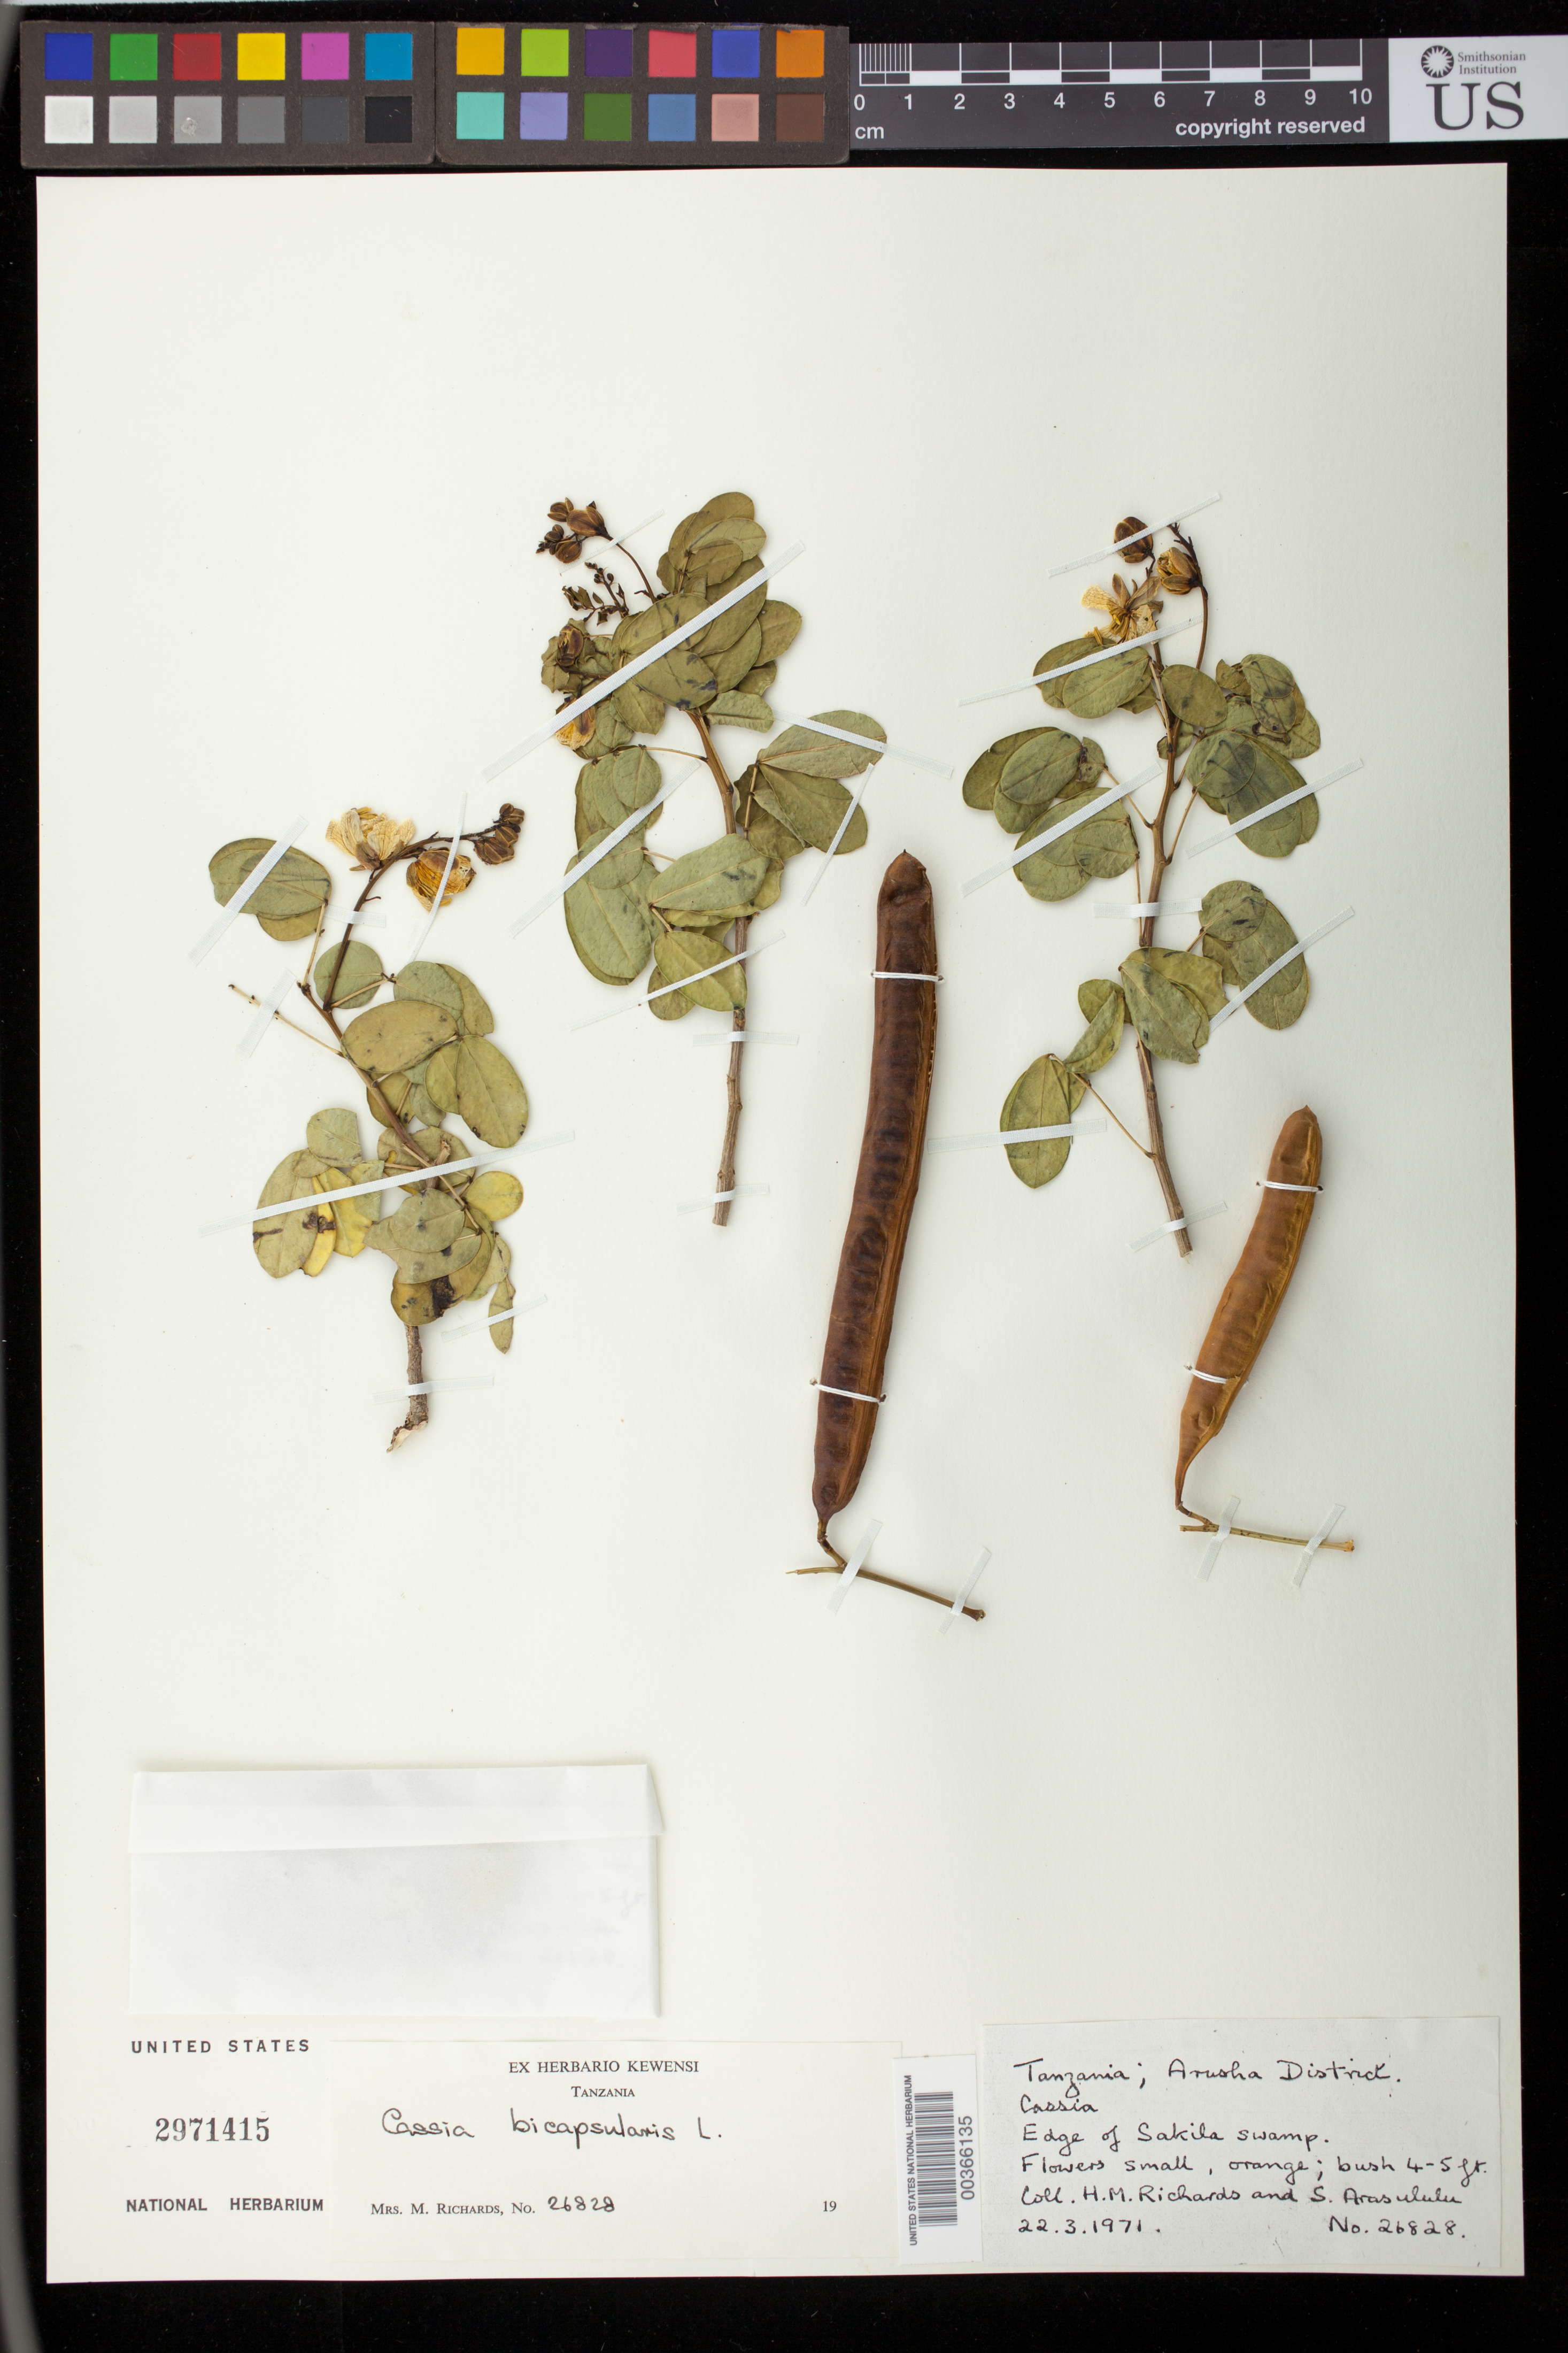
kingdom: Plantae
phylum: Tracheophyta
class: Magnoliopsida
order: Fabales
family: Fabaceae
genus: Senna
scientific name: Senna bicapsularis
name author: (L.) Roxb.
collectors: H. Richards & S. Arasululu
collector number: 26828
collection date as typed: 22 Mar 1971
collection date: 1971-03-22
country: Tanzania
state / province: Arusha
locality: Edge of sakila swamp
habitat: Edge of swamp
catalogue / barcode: US 2971415